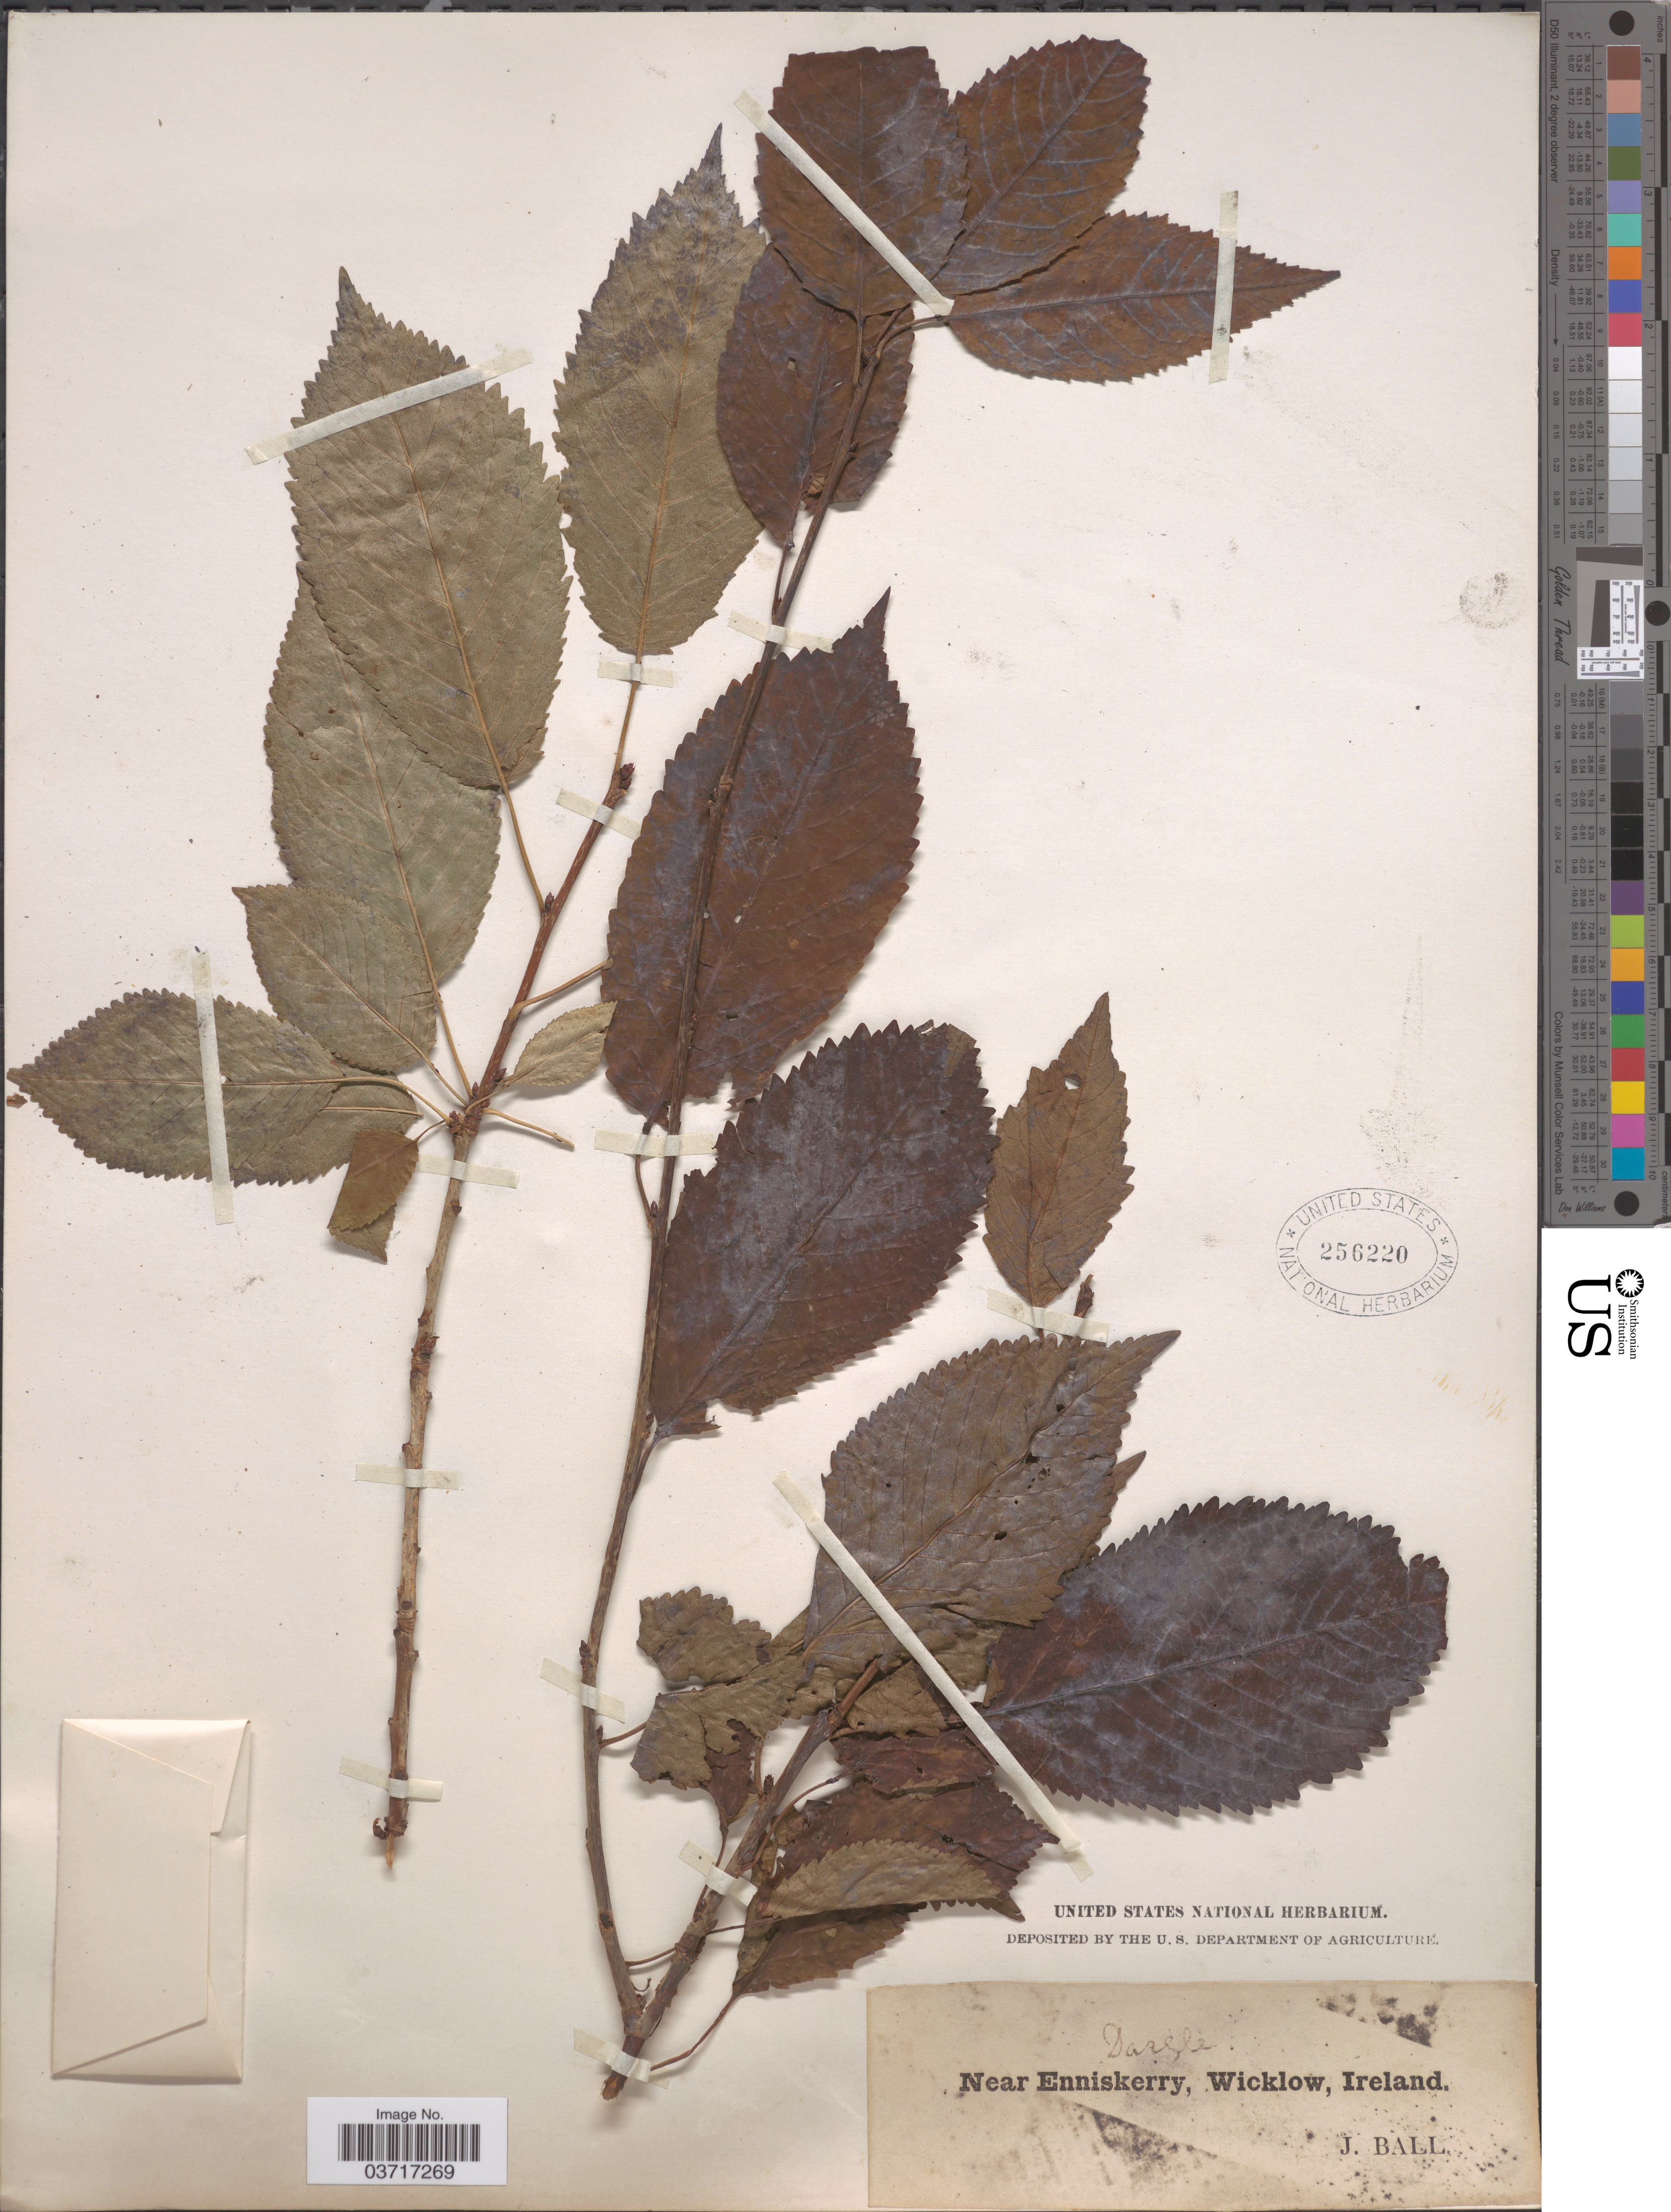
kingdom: Plantae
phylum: Tracheophyta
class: Magnoliopsida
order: Rosales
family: Rosaceae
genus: Prunus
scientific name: Prunus avium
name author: L.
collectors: J. Ball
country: Ireland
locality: Near Enniskerry, Wicklow.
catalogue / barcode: US 256220